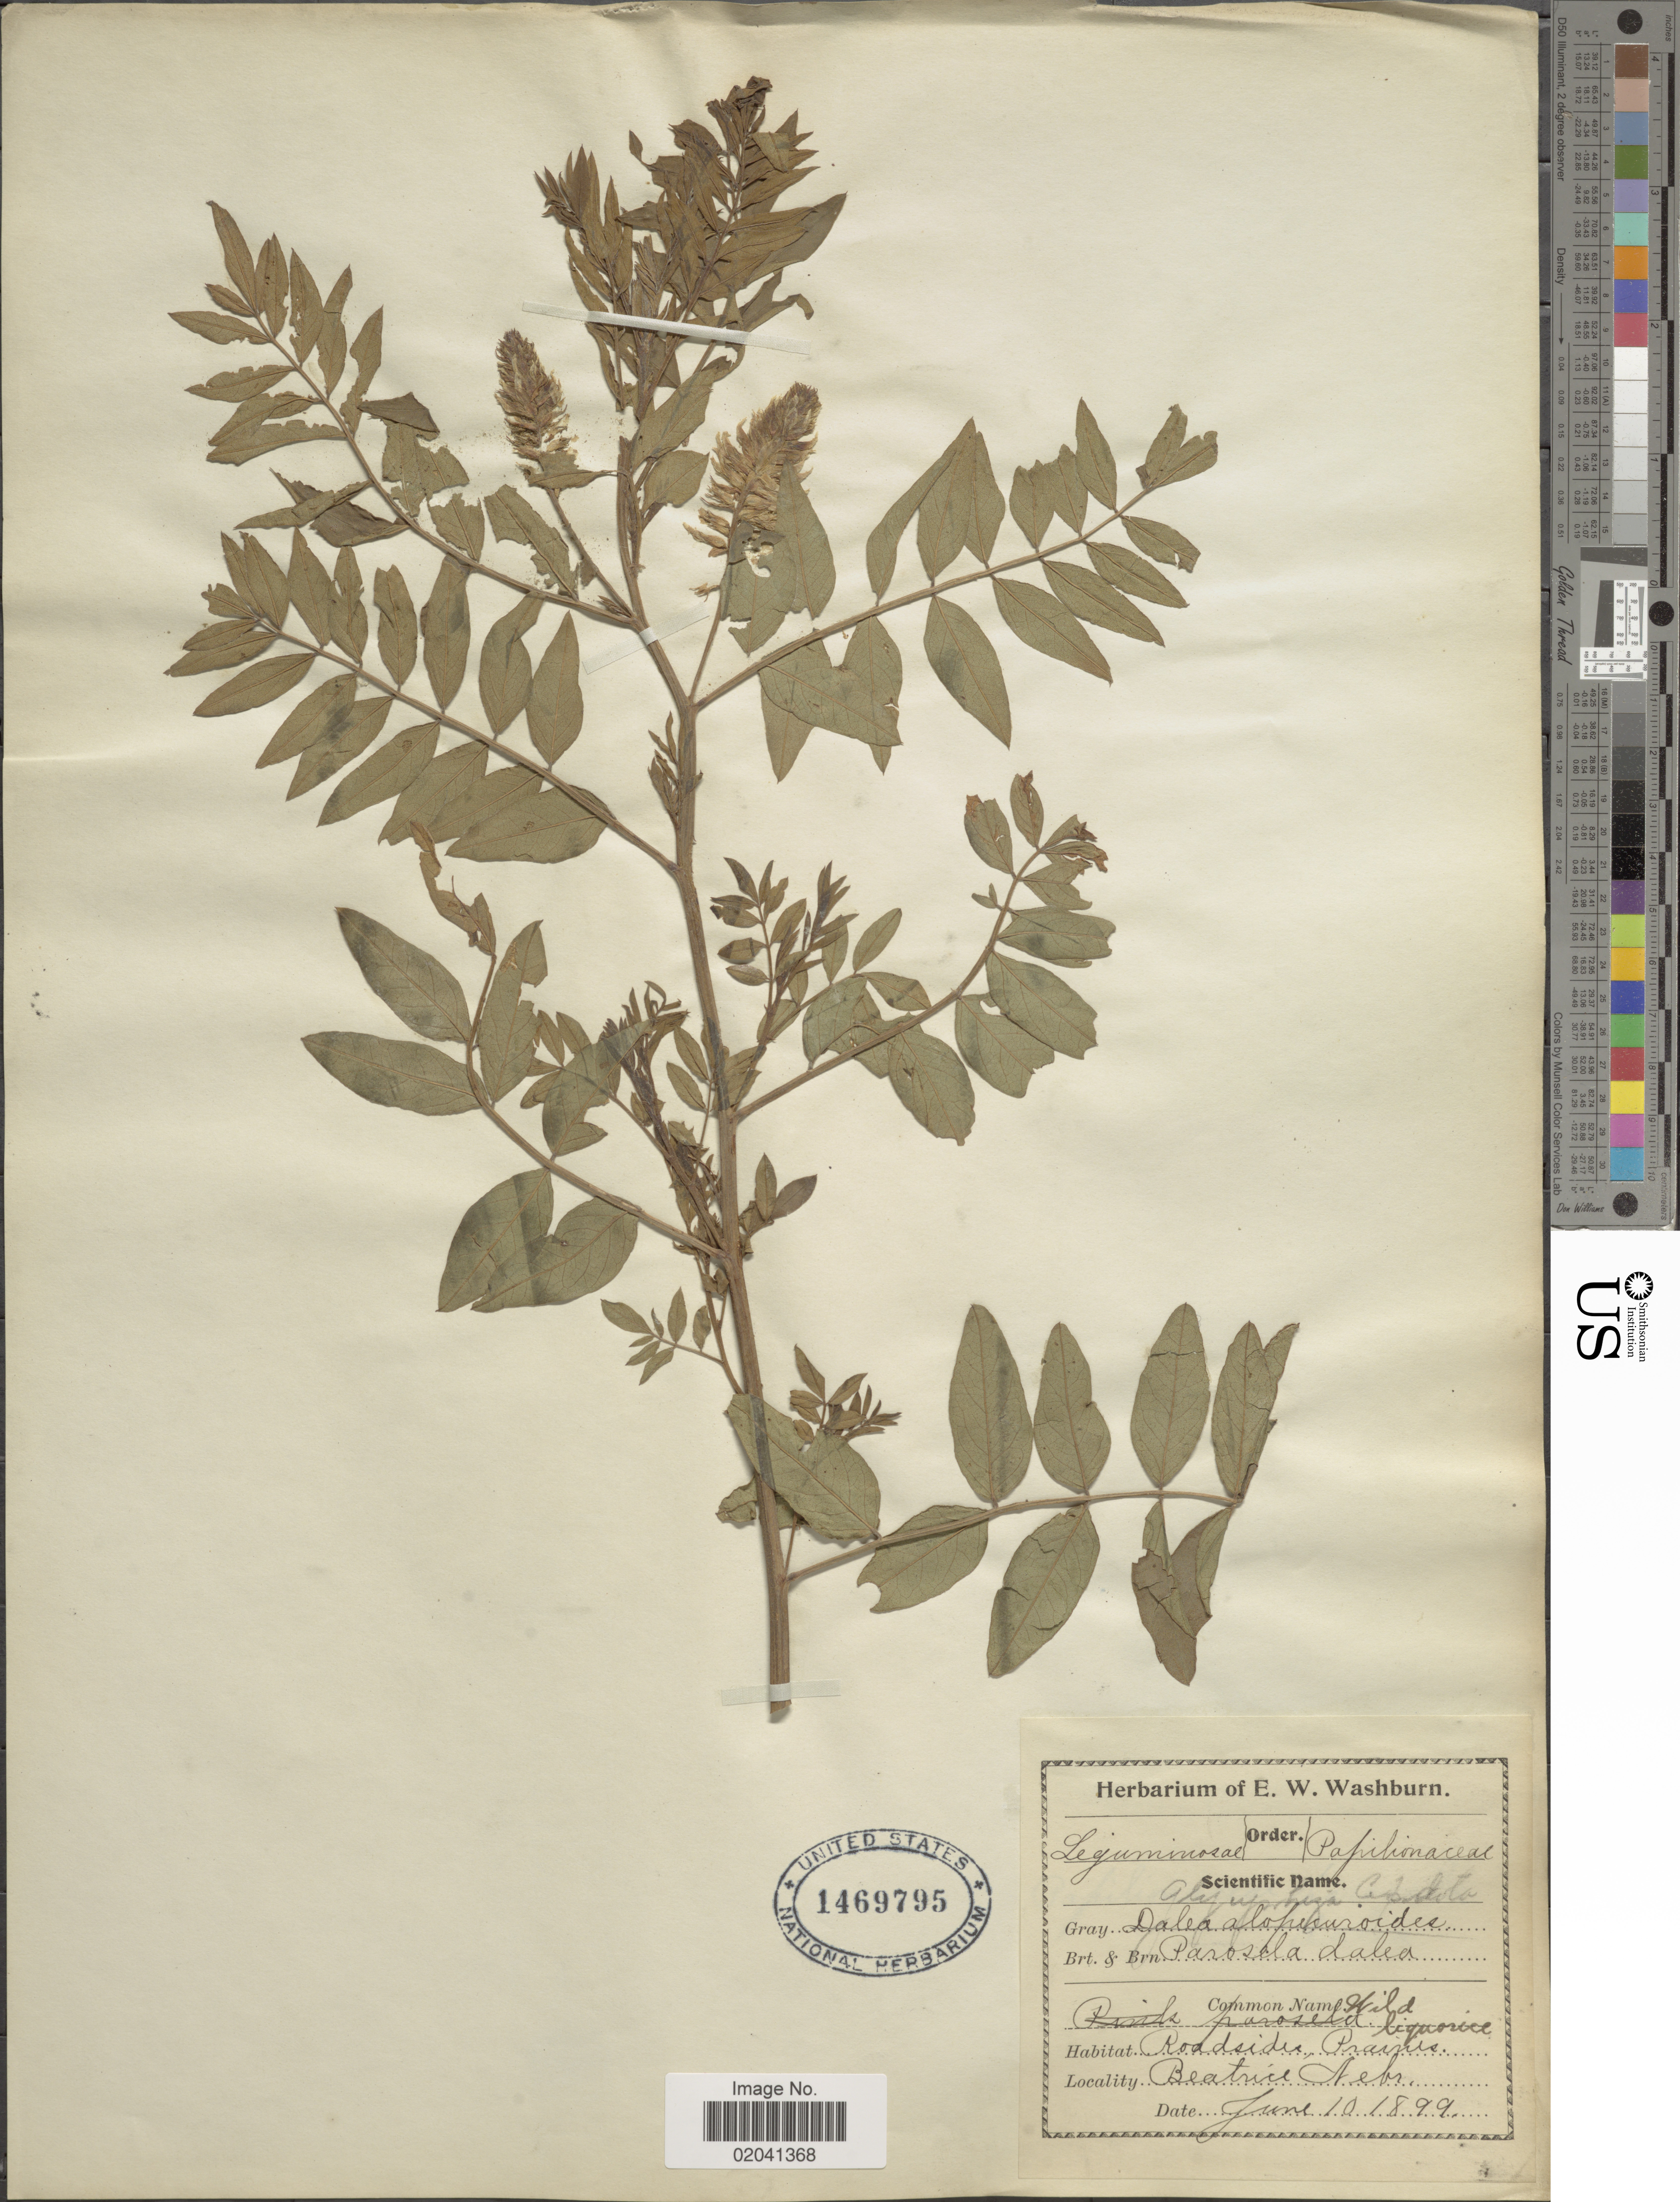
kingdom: Plantae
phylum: Tracheophyta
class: Magnoliopsida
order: Fabales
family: Fabaceae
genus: Glycyrrhiza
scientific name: Glycyrrhiza lepidota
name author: Pursh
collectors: ex herb. E. W. Washburn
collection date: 1899-06-10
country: United States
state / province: Nebraska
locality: Beatrice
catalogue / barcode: US 1469795